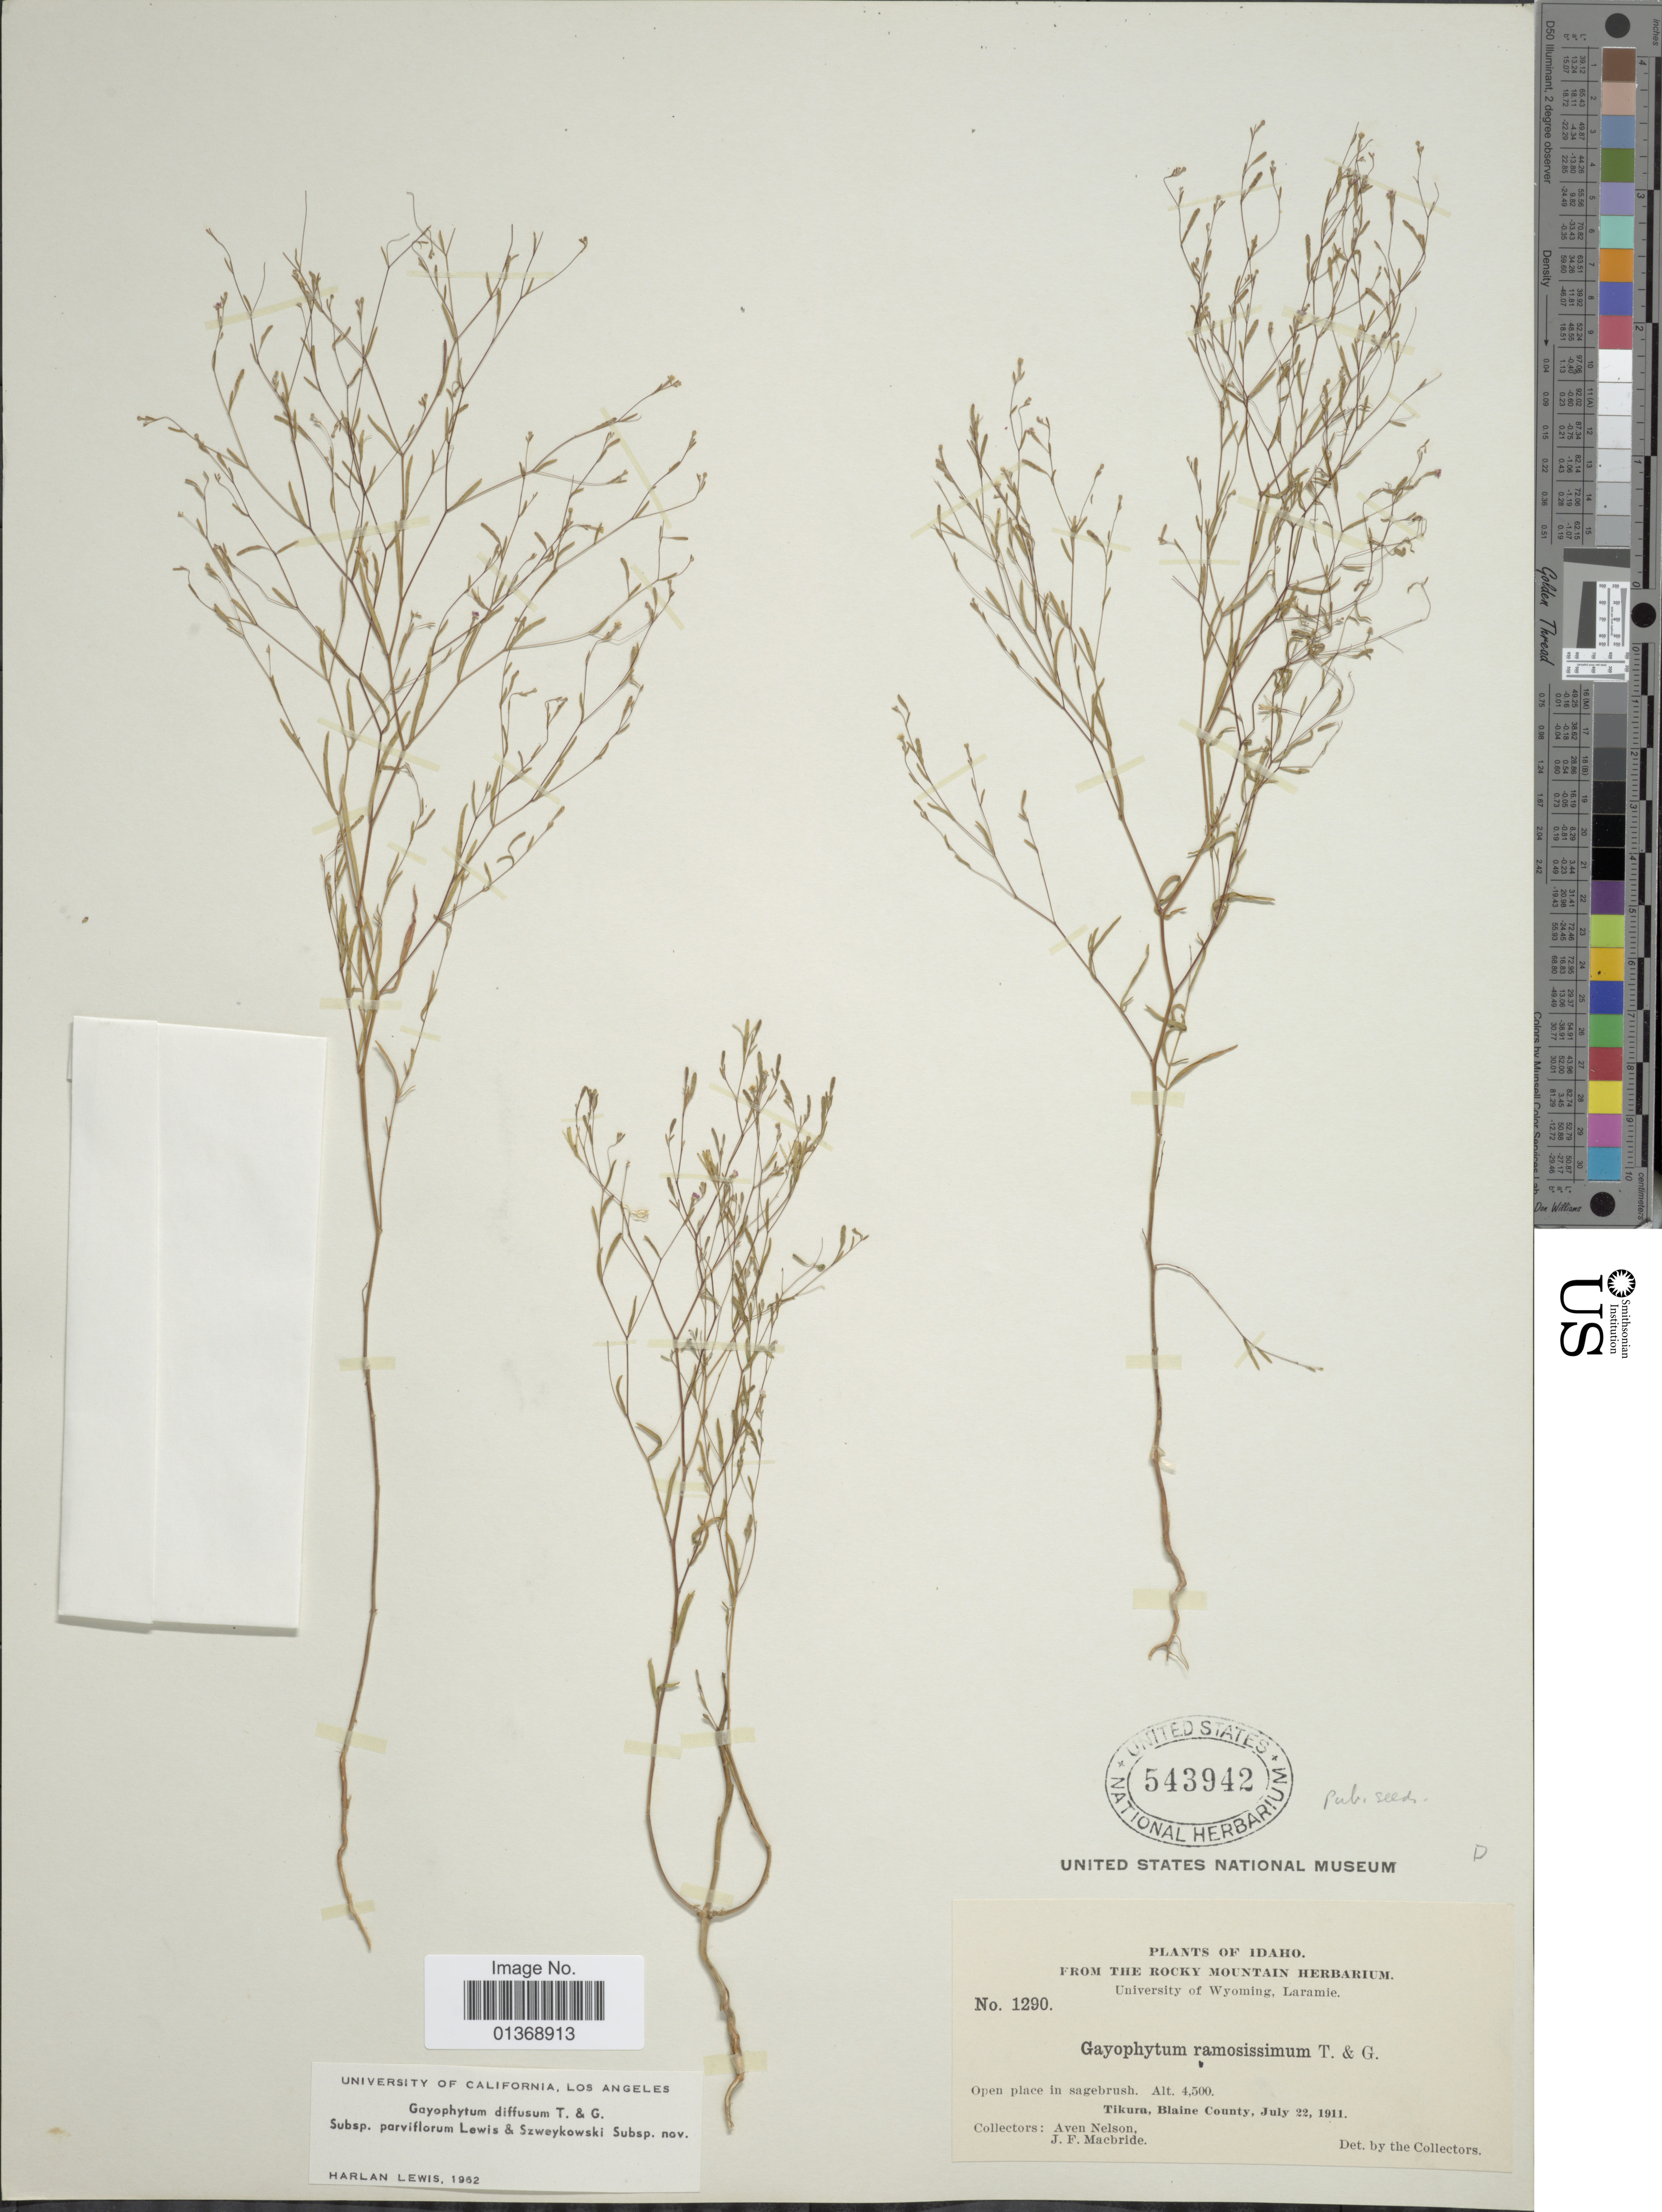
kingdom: Plantae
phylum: Tracheophyta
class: Magnoliopsida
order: Myrtales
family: Onagraceae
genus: Gayophytum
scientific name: Gayophytum diffusum subsp. parviflorum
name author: F. H. Lewis & Szweyk.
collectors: A. Nelson & J. F. Macbride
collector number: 1290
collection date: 1911-07-22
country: United States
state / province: Idaho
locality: Tikura, Blaine County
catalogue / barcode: US 543942